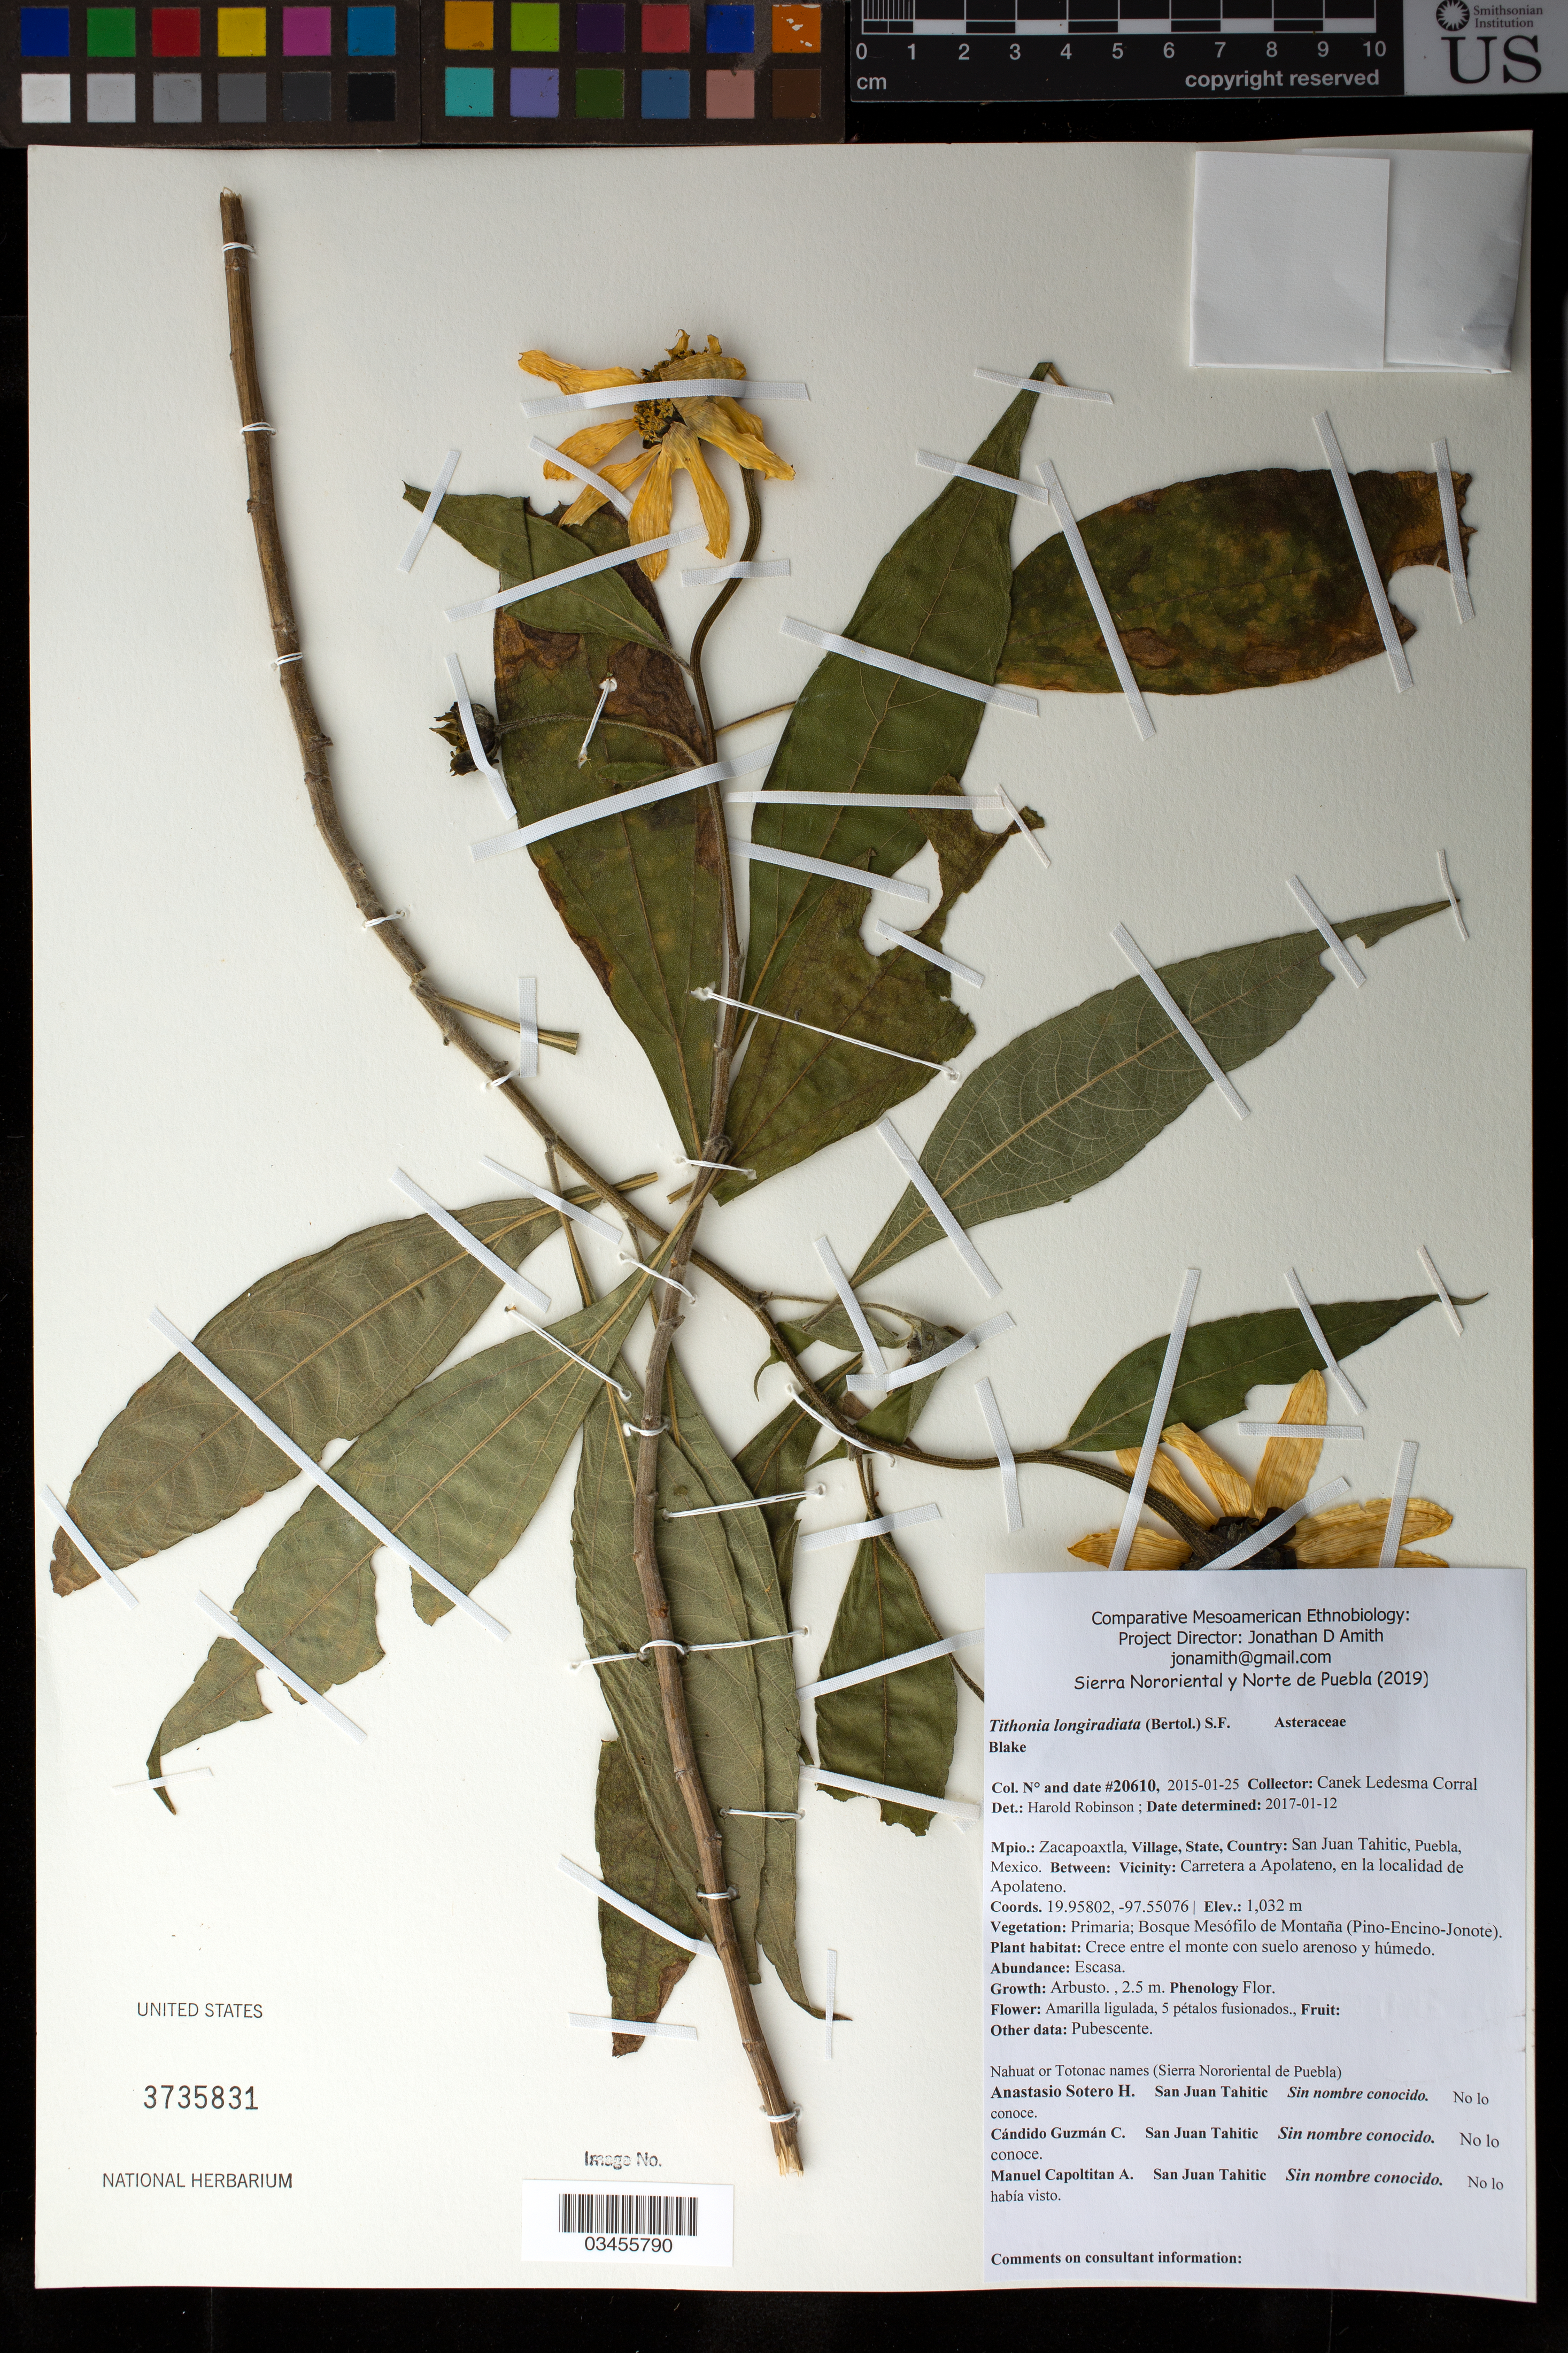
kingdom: Plantae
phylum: Tracheophyta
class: Magnoliopsida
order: Asterales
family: Asteraceae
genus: Tithonia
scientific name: Tithonia longiradiata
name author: (Bertol.) S.F. Blake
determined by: Robinson, Harold E., (US)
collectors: Canek Ledesma C.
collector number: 20610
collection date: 2015-01-25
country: México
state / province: Puebla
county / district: Zacapoaxtla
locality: PUEBLO: San Juan Tahitic; LOCALIDAD EXACTA: Carretera a Apolateno, en la localidad de Apolateno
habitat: Bosque mesófilo de montaña (Pino-Encino-Jonote) | Crece entre el monte con suelo arenoso y húmedo.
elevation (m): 1032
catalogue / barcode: US 3735831